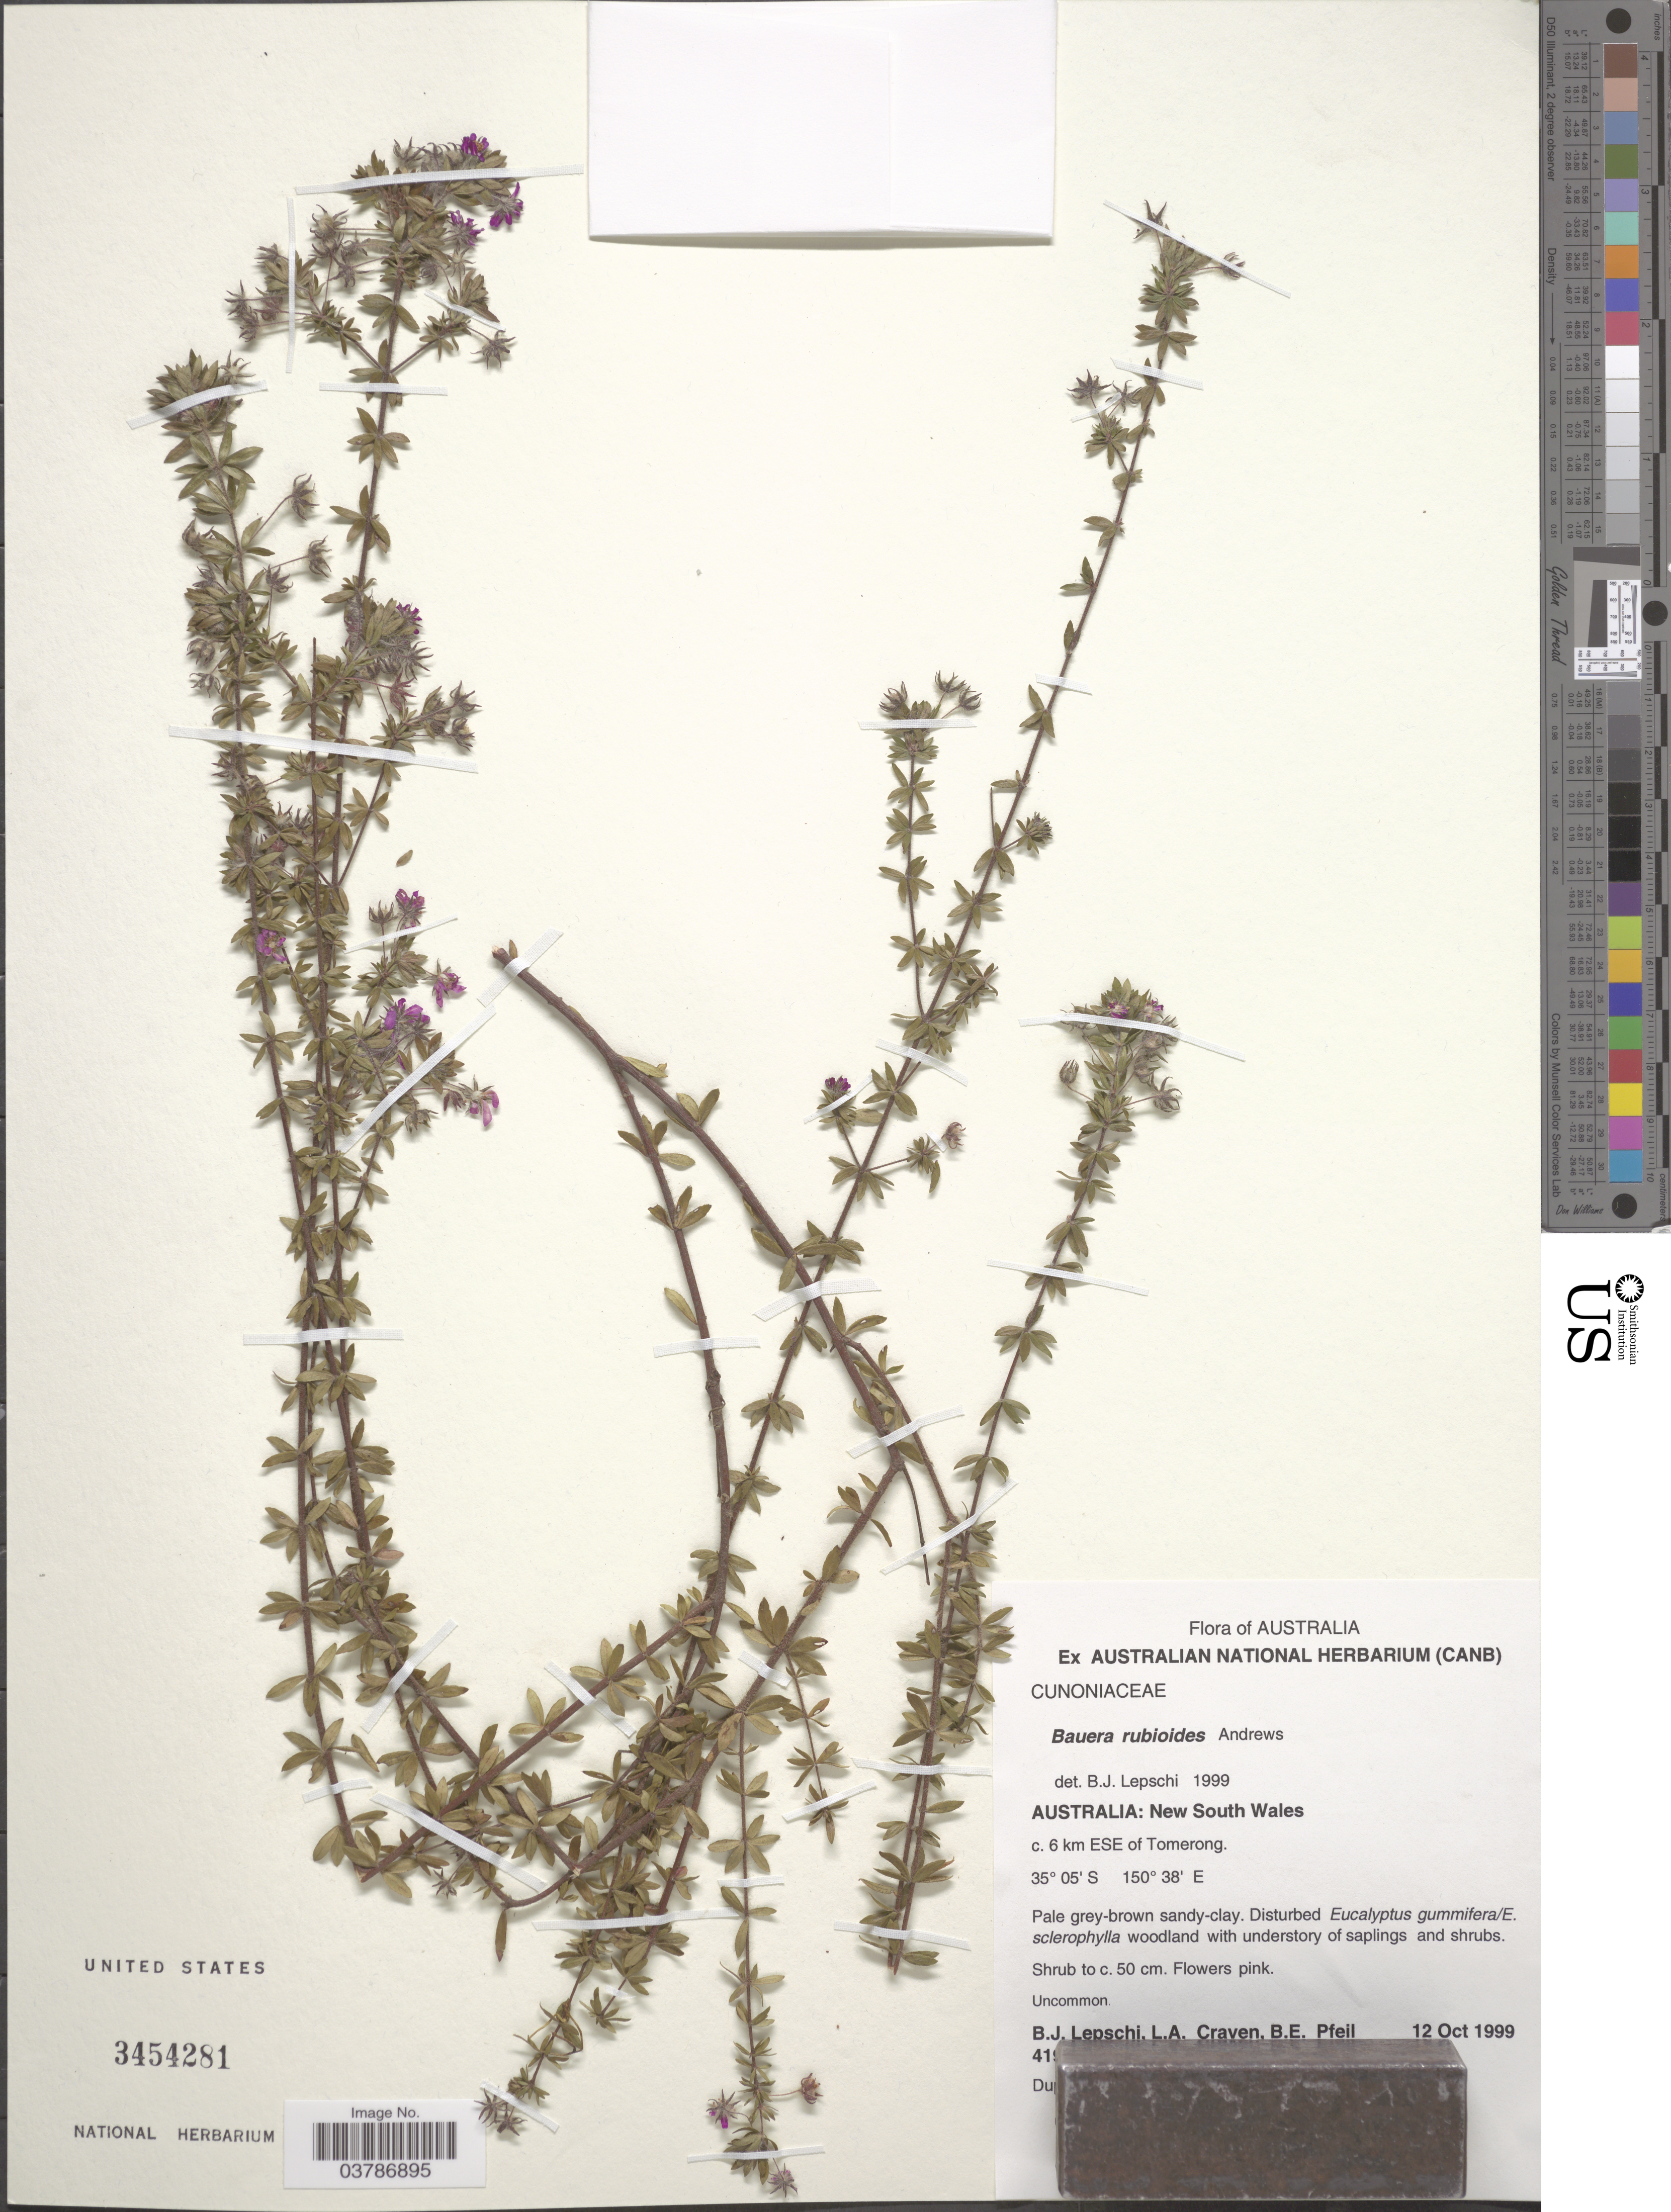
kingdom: Plantae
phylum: Tracheophyta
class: Magnoliopsida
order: Oxalidales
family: Cunoniaceae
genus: Bauera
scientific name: Bauera rubioides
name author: Andrews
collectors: B. Lepschi, L. A. Craven, B. Pfeil & Collector illegible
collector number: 41!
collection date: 1999-10-12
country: Australia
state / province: New South Wales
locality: C. 6 km ESE of Tomerong.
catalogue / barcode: US 3454281